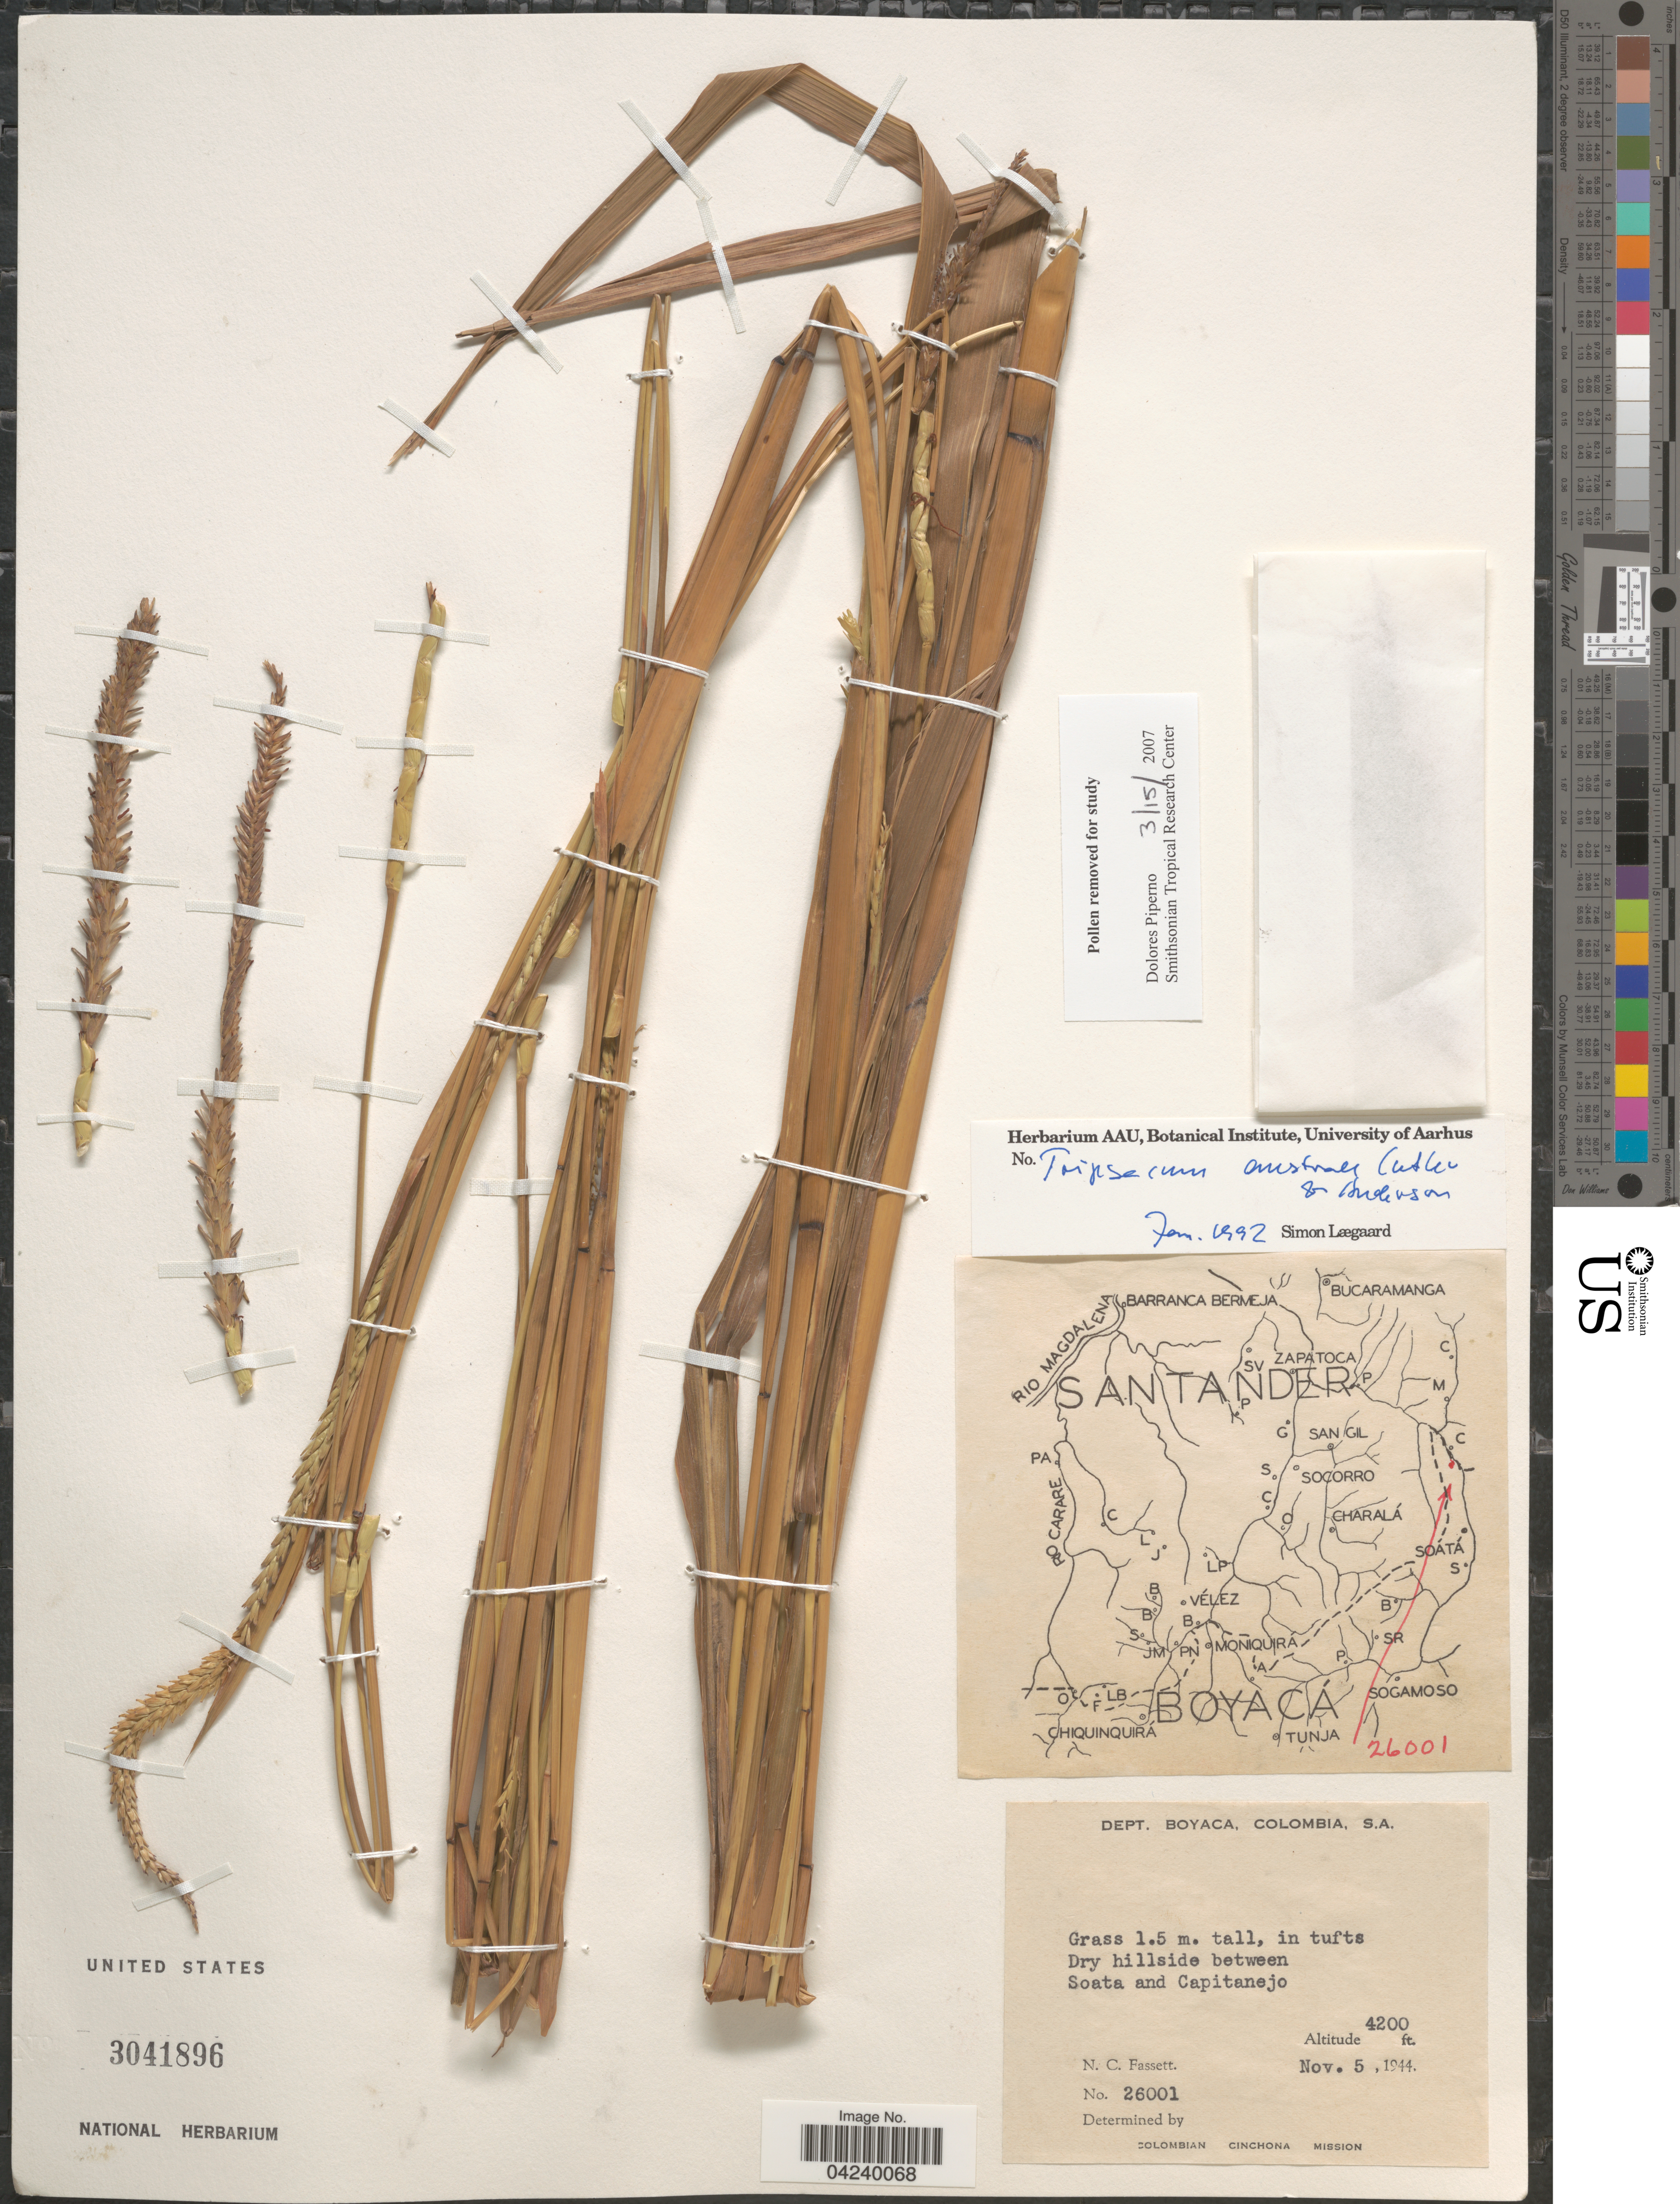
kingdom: Plantae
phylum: Tracheophyta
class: Liliopsida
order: Poales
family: Poaceae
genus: Tripsacum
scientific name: Tripsacum australe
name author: H.C. Cutler & E.S. Anderson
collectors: N. C. Fassett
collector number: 26001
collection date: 1944-11-05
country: Colombia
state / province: Boyacá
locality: Dept. Boyaca. Dry hillside between Soata and Capitanejo. Colombian Cinchona Mission.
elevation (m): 1280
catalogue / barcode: US 3041896